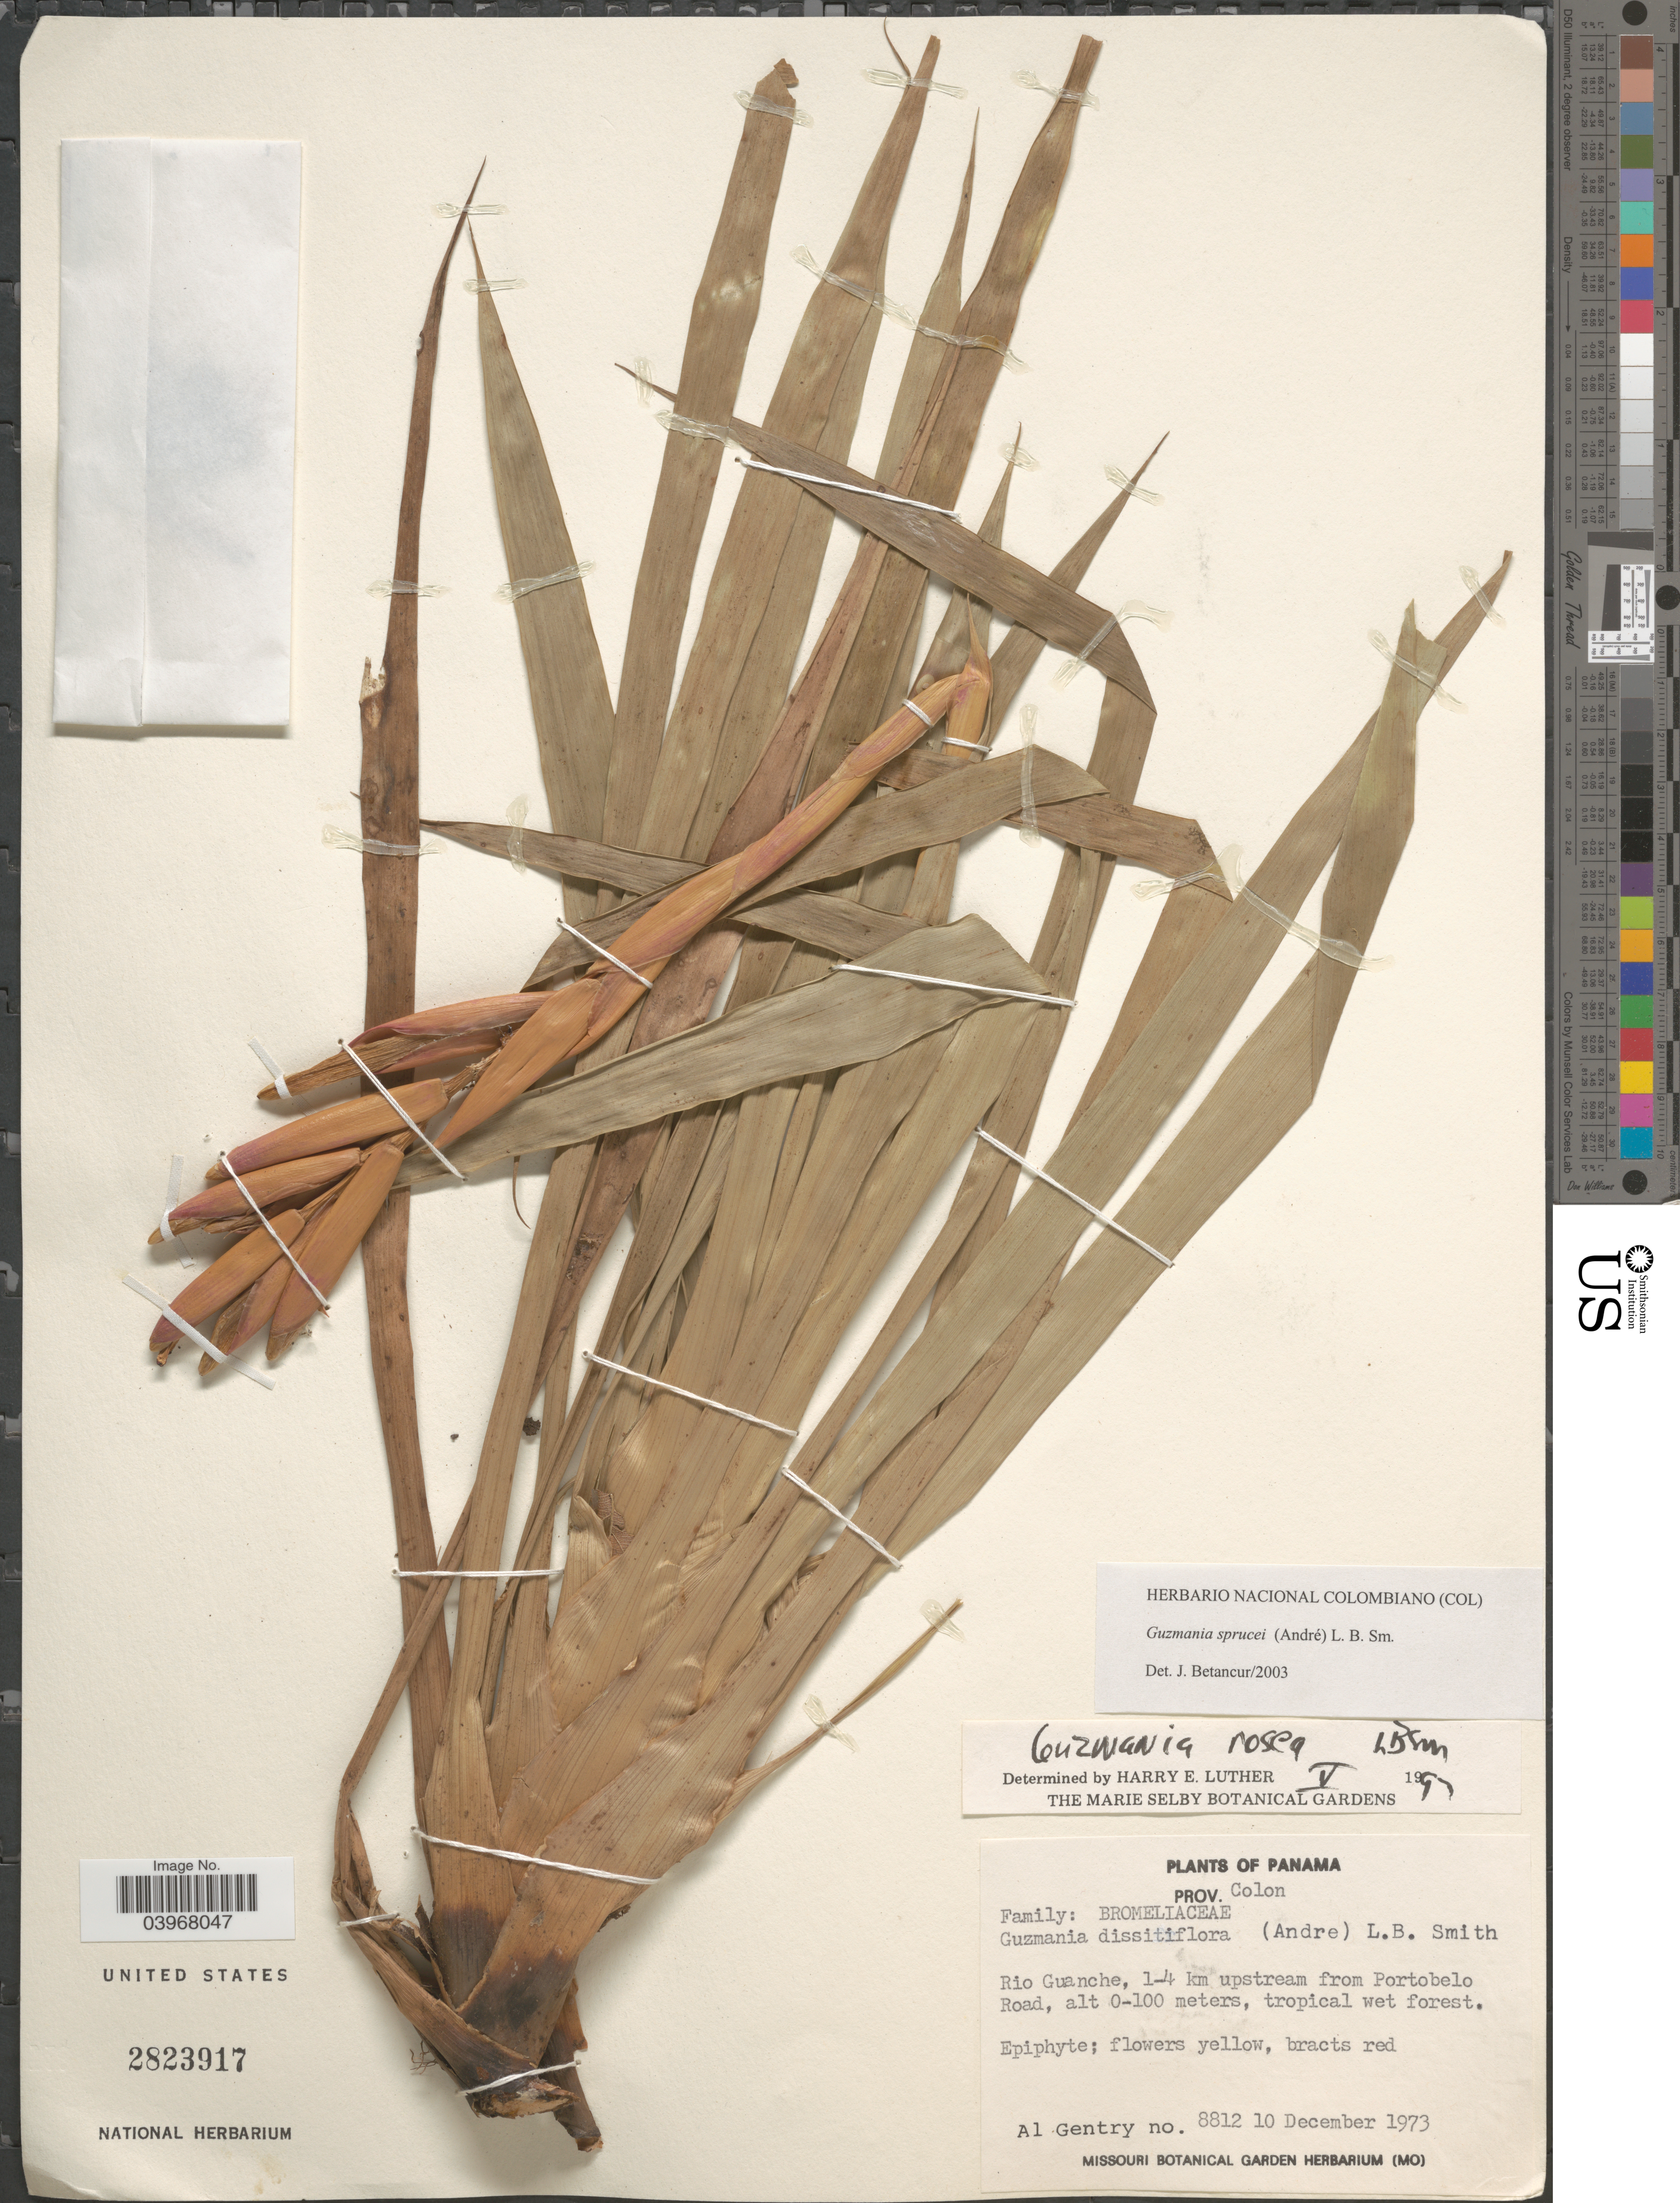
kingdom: Plantae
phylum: Tracheophyta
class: Liliopsida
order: Poales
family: Bromeliaceae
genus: Guzmania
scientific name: Guzmania sprucei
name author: (André) L.B. Sm.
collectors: A. H. Gentry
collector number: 8812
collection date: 1973-12-10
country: Panama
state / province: Colón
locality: Rio Guanche, 1-4 km upstream from Portobelo Road.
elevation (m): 0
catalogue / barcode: US 2823917